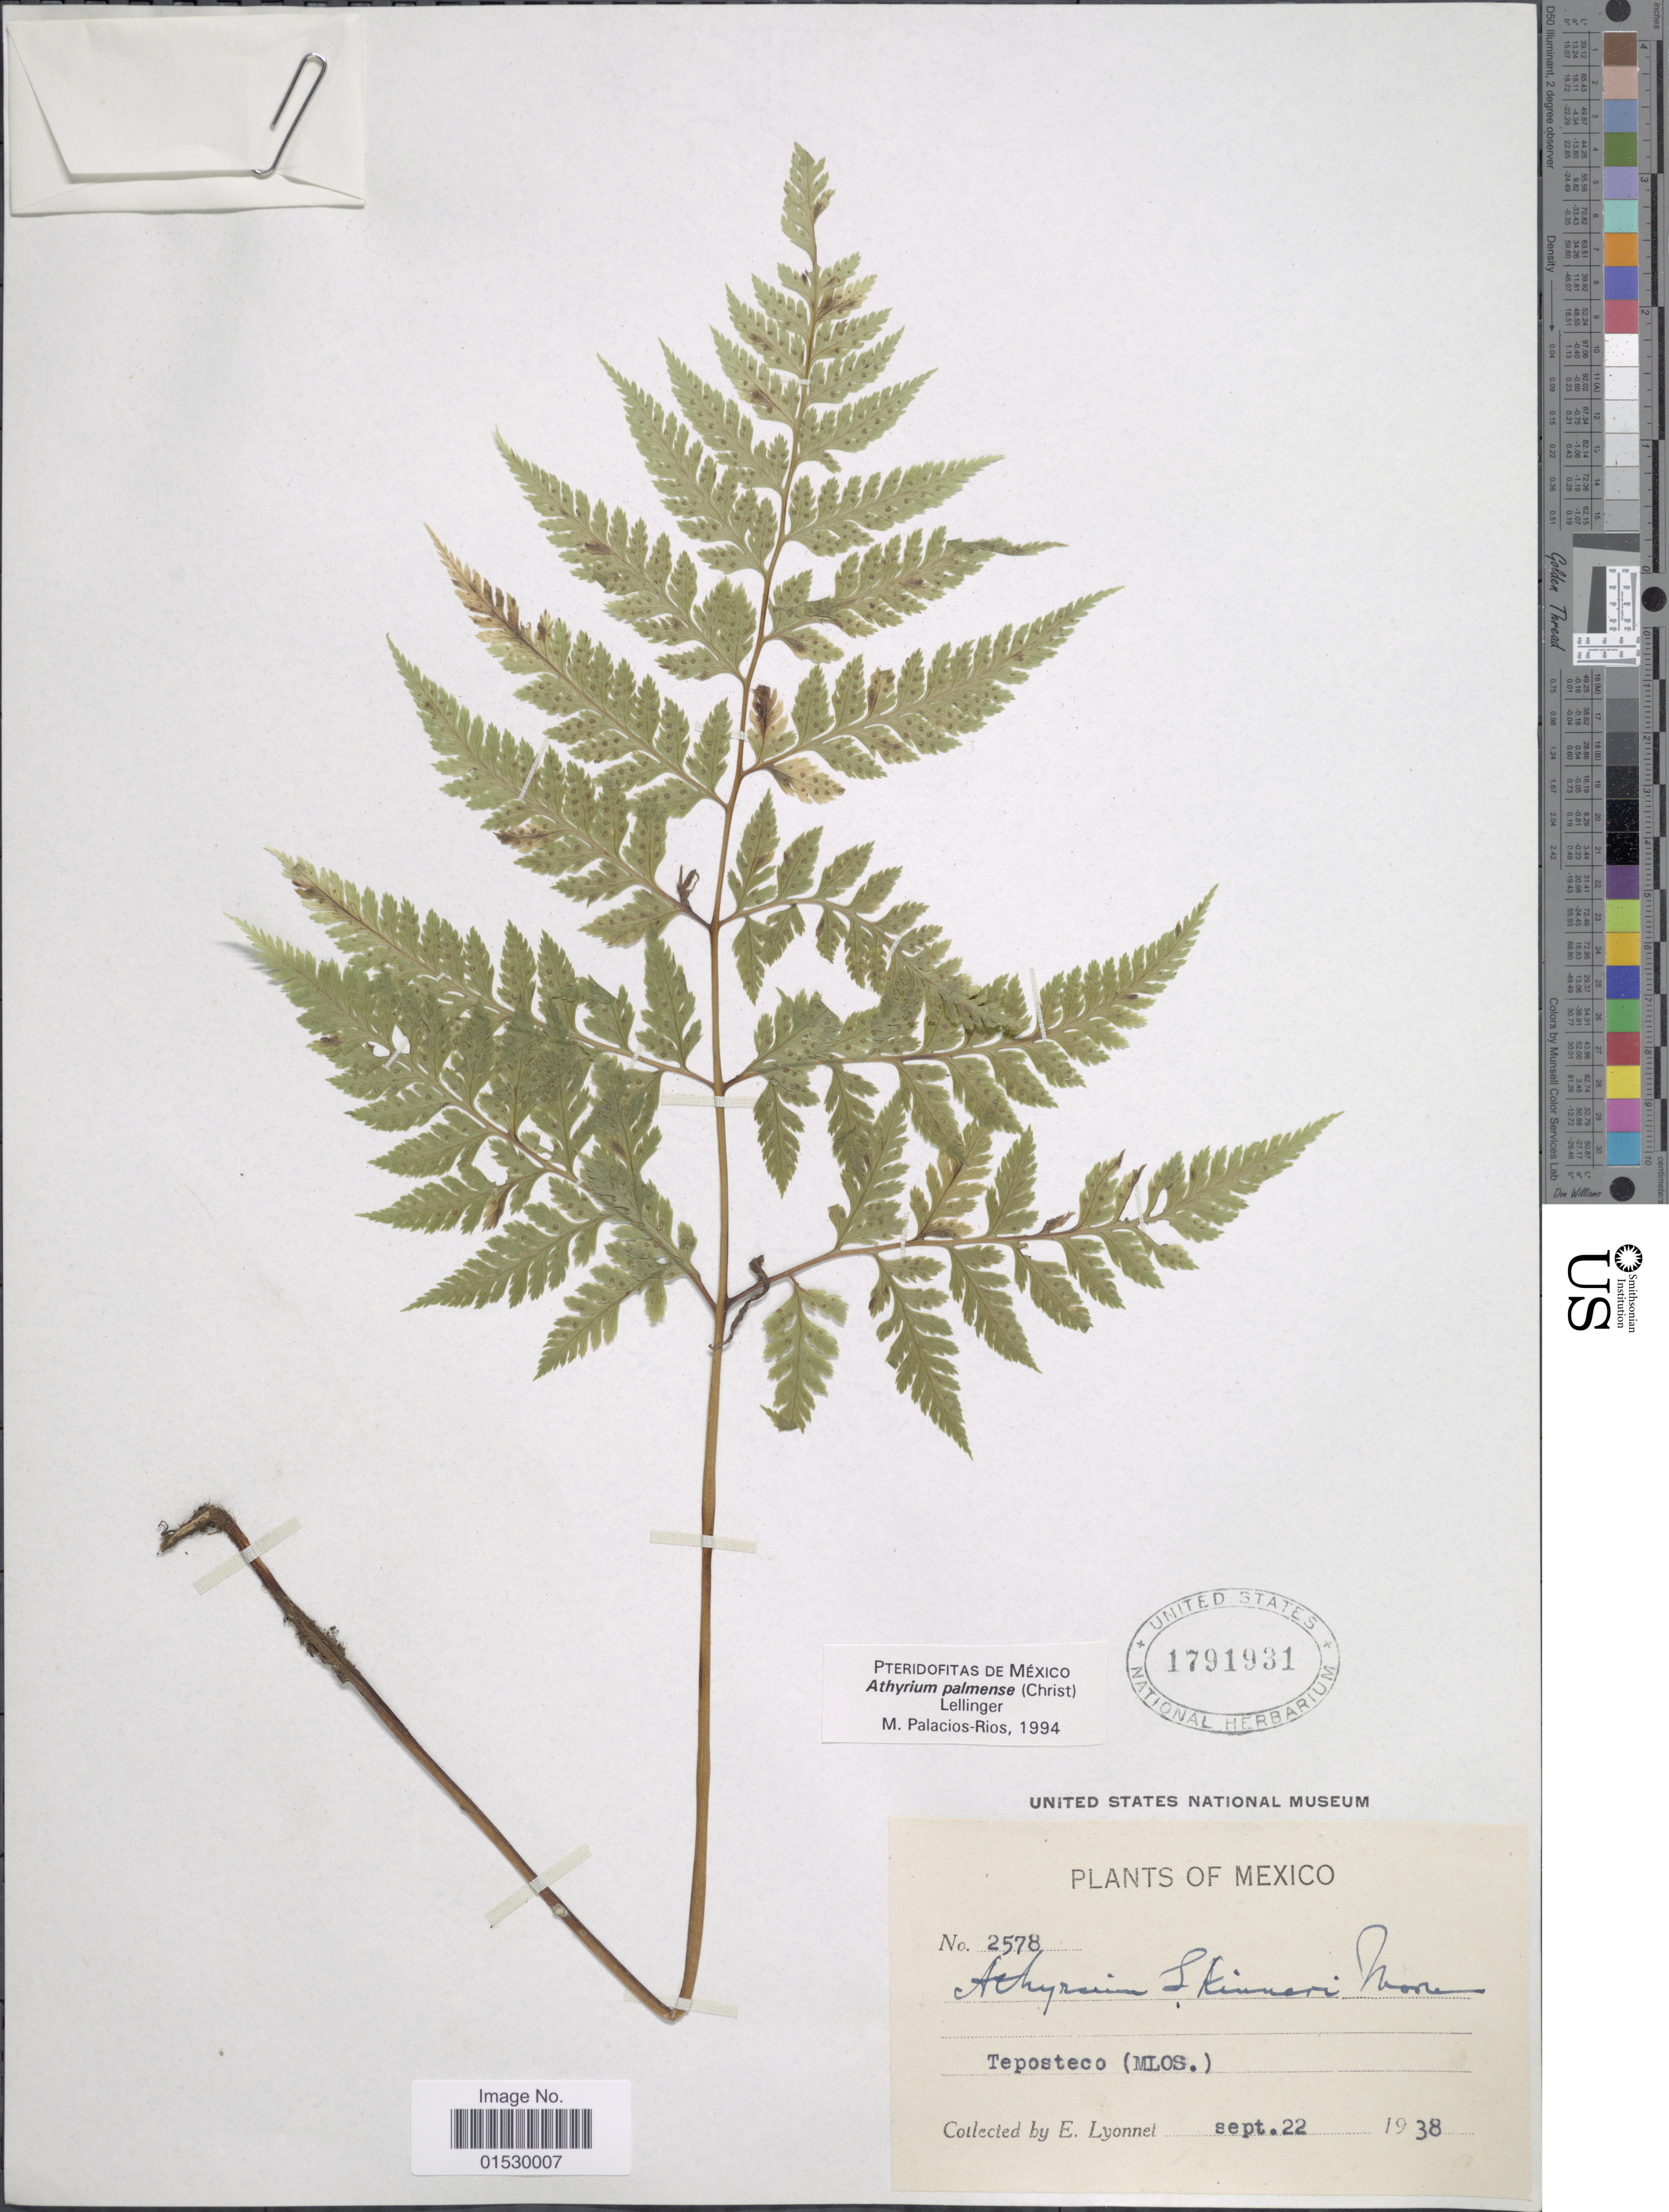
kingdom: Plantae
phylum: Tracheophyta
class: Polypodiopsida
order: Polypodiales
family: Athyriaceae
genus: Athyrium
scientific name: Athyrium palmense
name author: (Christ) Lellinger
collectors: E. Lyonnel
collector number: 2578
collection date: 1938-09-22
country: Mexico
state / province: Morelos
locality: Teposteco (MLOS.)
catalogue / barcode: US 1791931